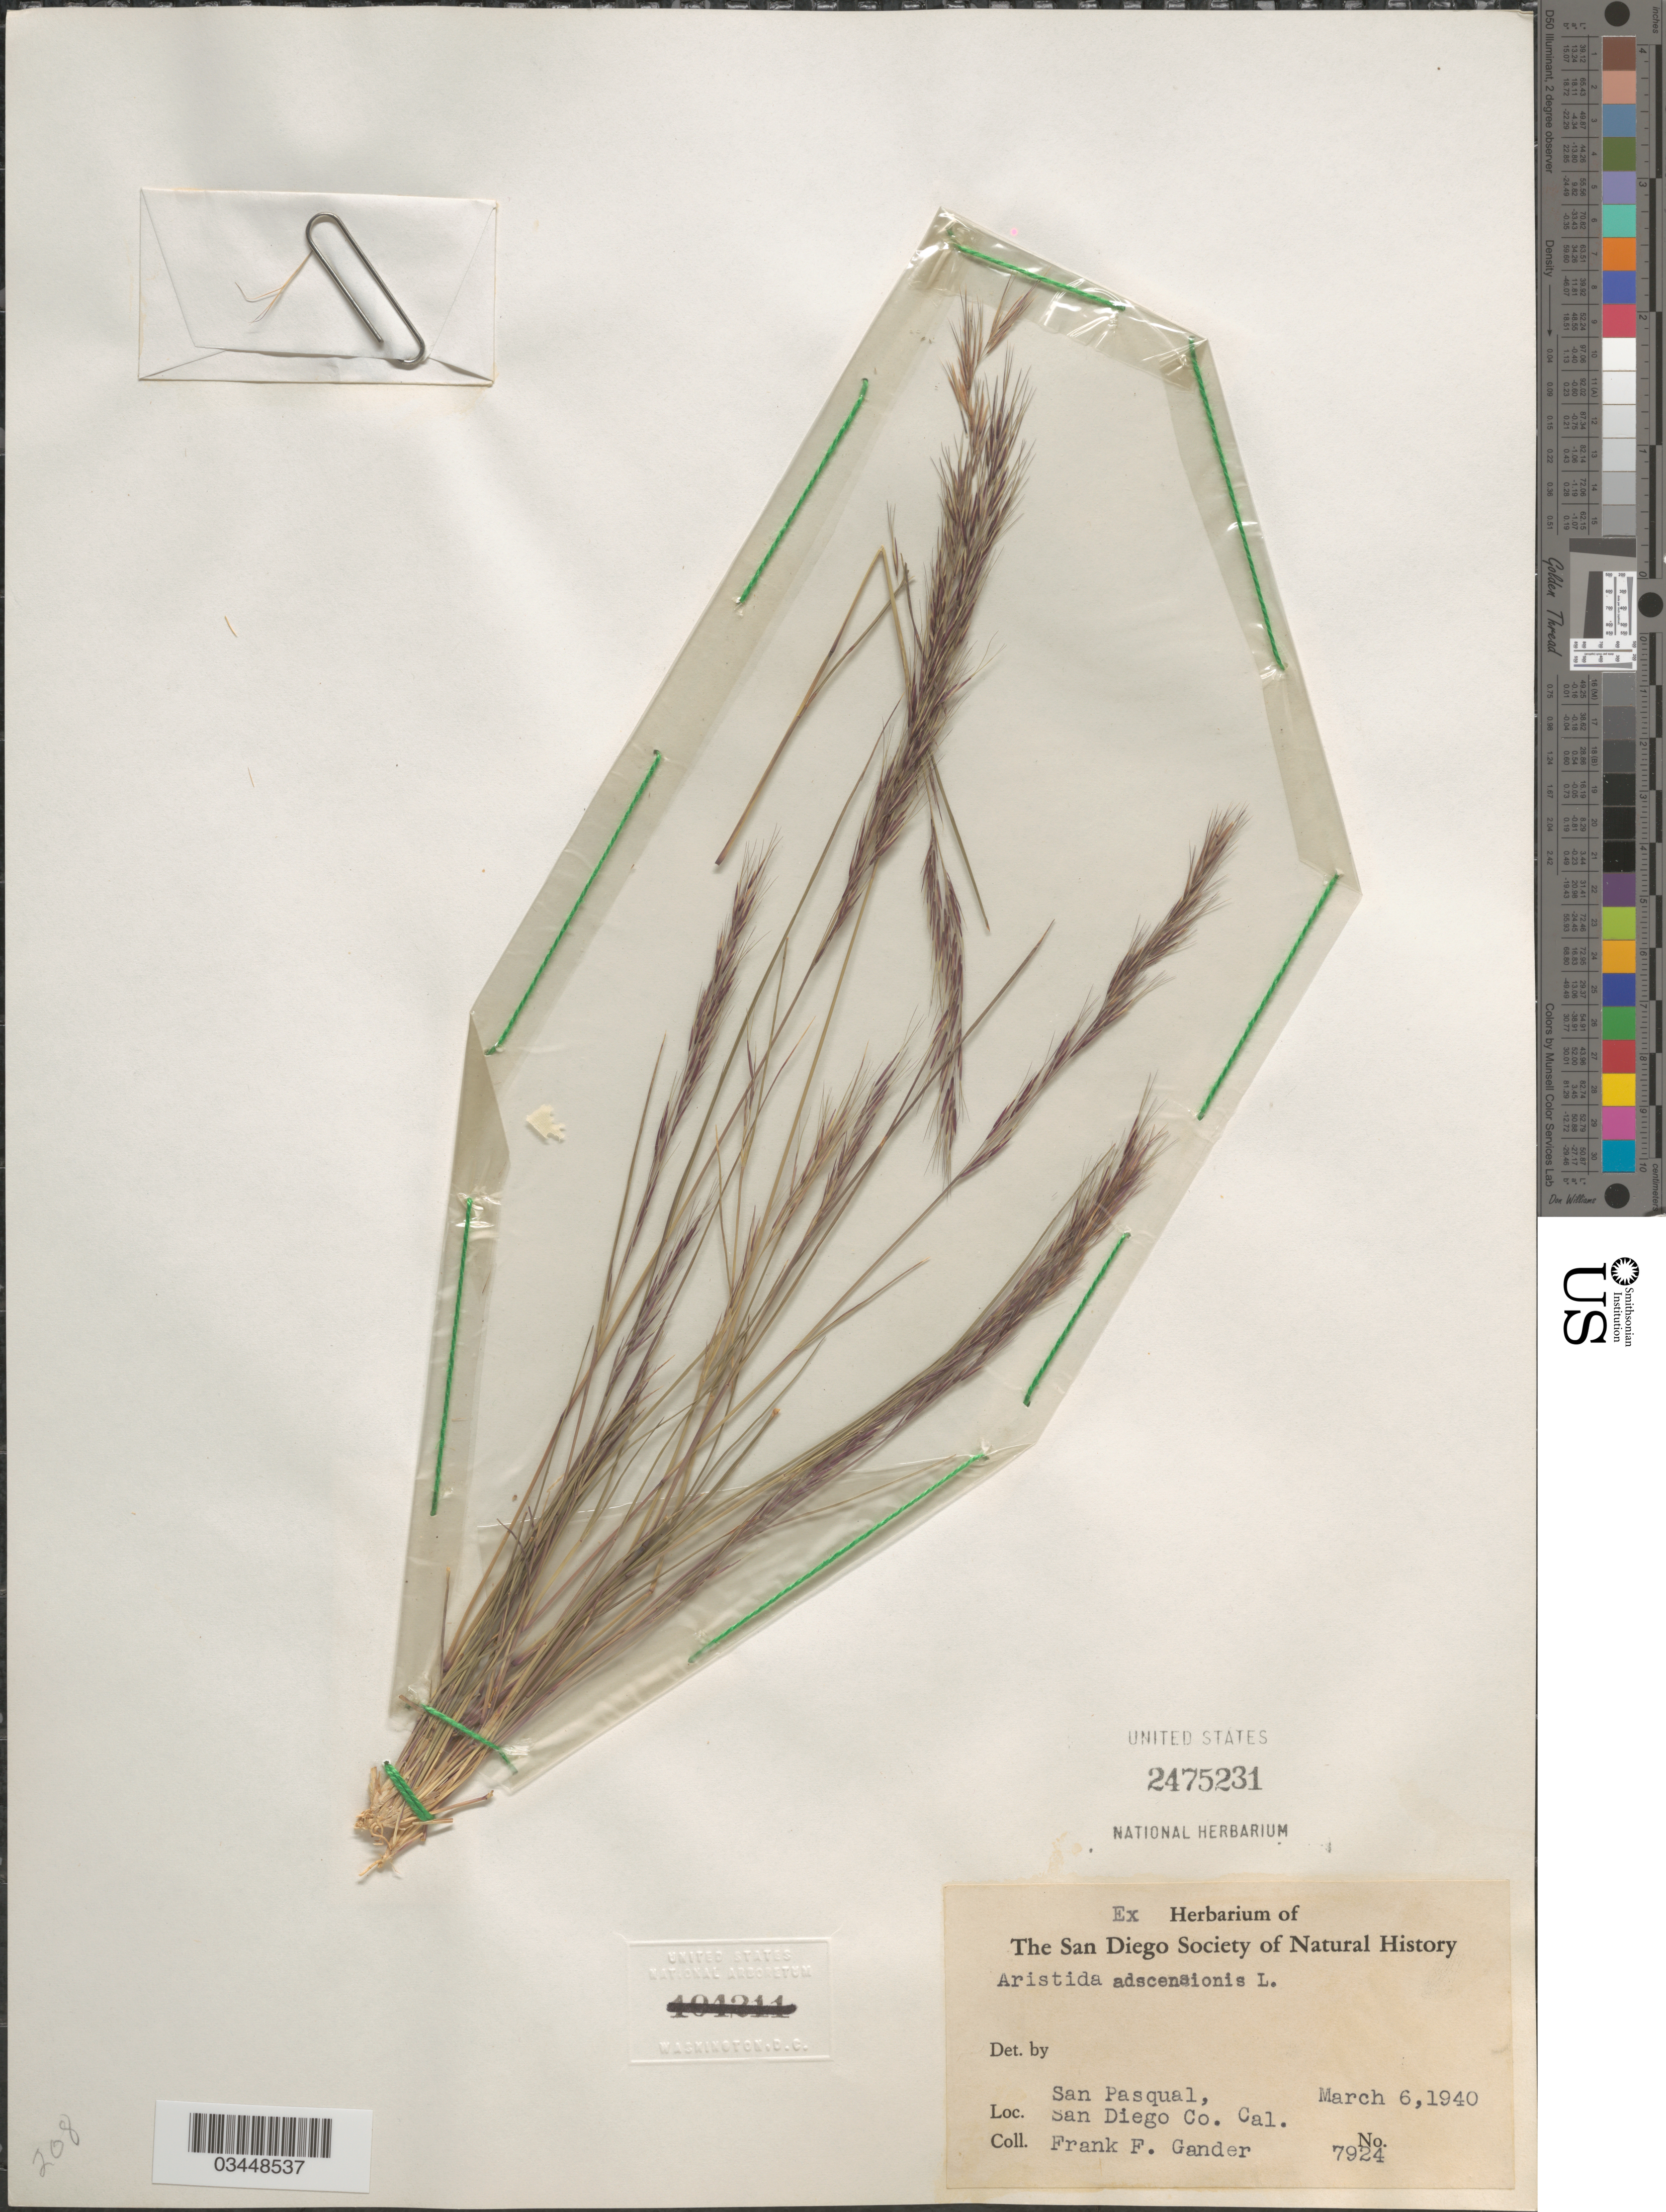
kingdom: Plantae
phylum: Tracheophyta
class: Liliopsida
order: Poales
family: Poaceae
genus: Aristida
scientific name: Aristida adscensionis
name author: L.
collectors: F. Gander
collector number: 7924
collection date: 1940-03-06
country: United States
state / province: California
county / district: San Diego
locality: San Pasqual, San Diego Co.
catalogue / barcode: US 2475231